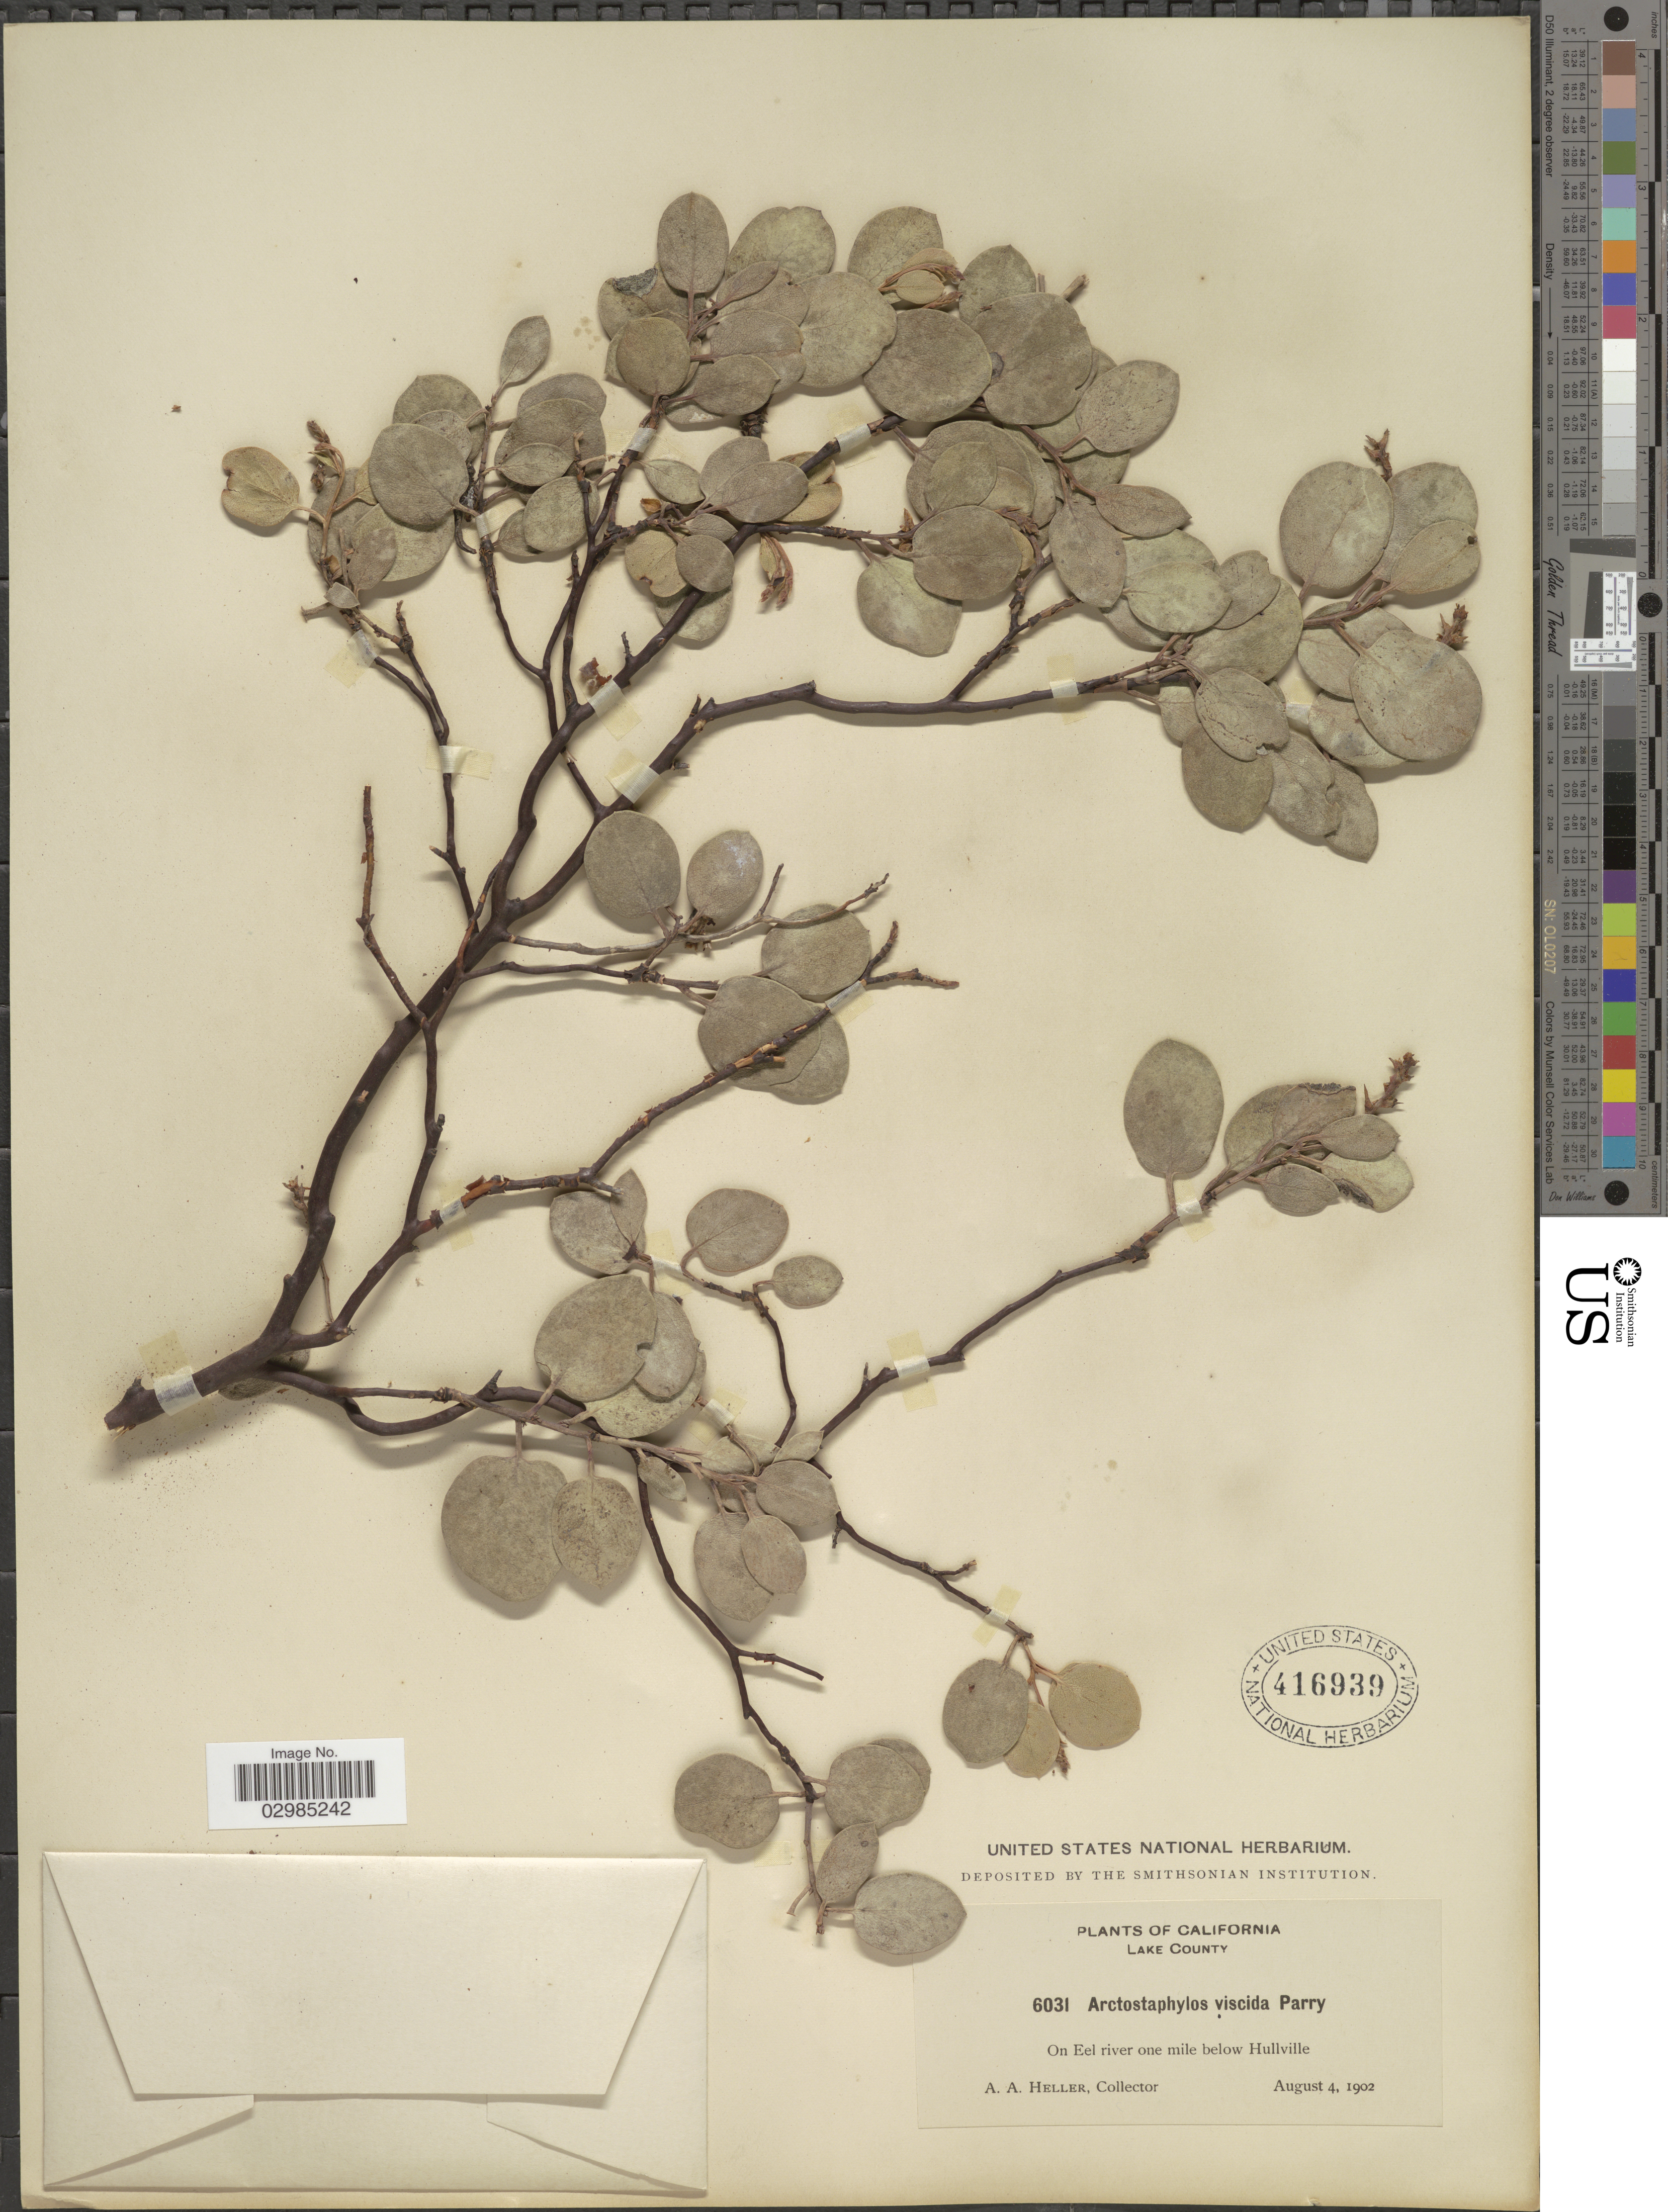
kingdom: Plantae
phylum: Tracheophyta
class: Magnoliopsida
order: Ericales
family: Ericaceae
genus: Arctostaphylos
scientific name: Arctostaphylos viscida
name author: Parry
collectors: A. A. Heller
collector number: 6031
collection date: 1902-08-04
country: United States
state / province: California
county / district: Lake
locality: Lake County. On Eel river one mile below Hullville.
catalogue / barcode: US 416939